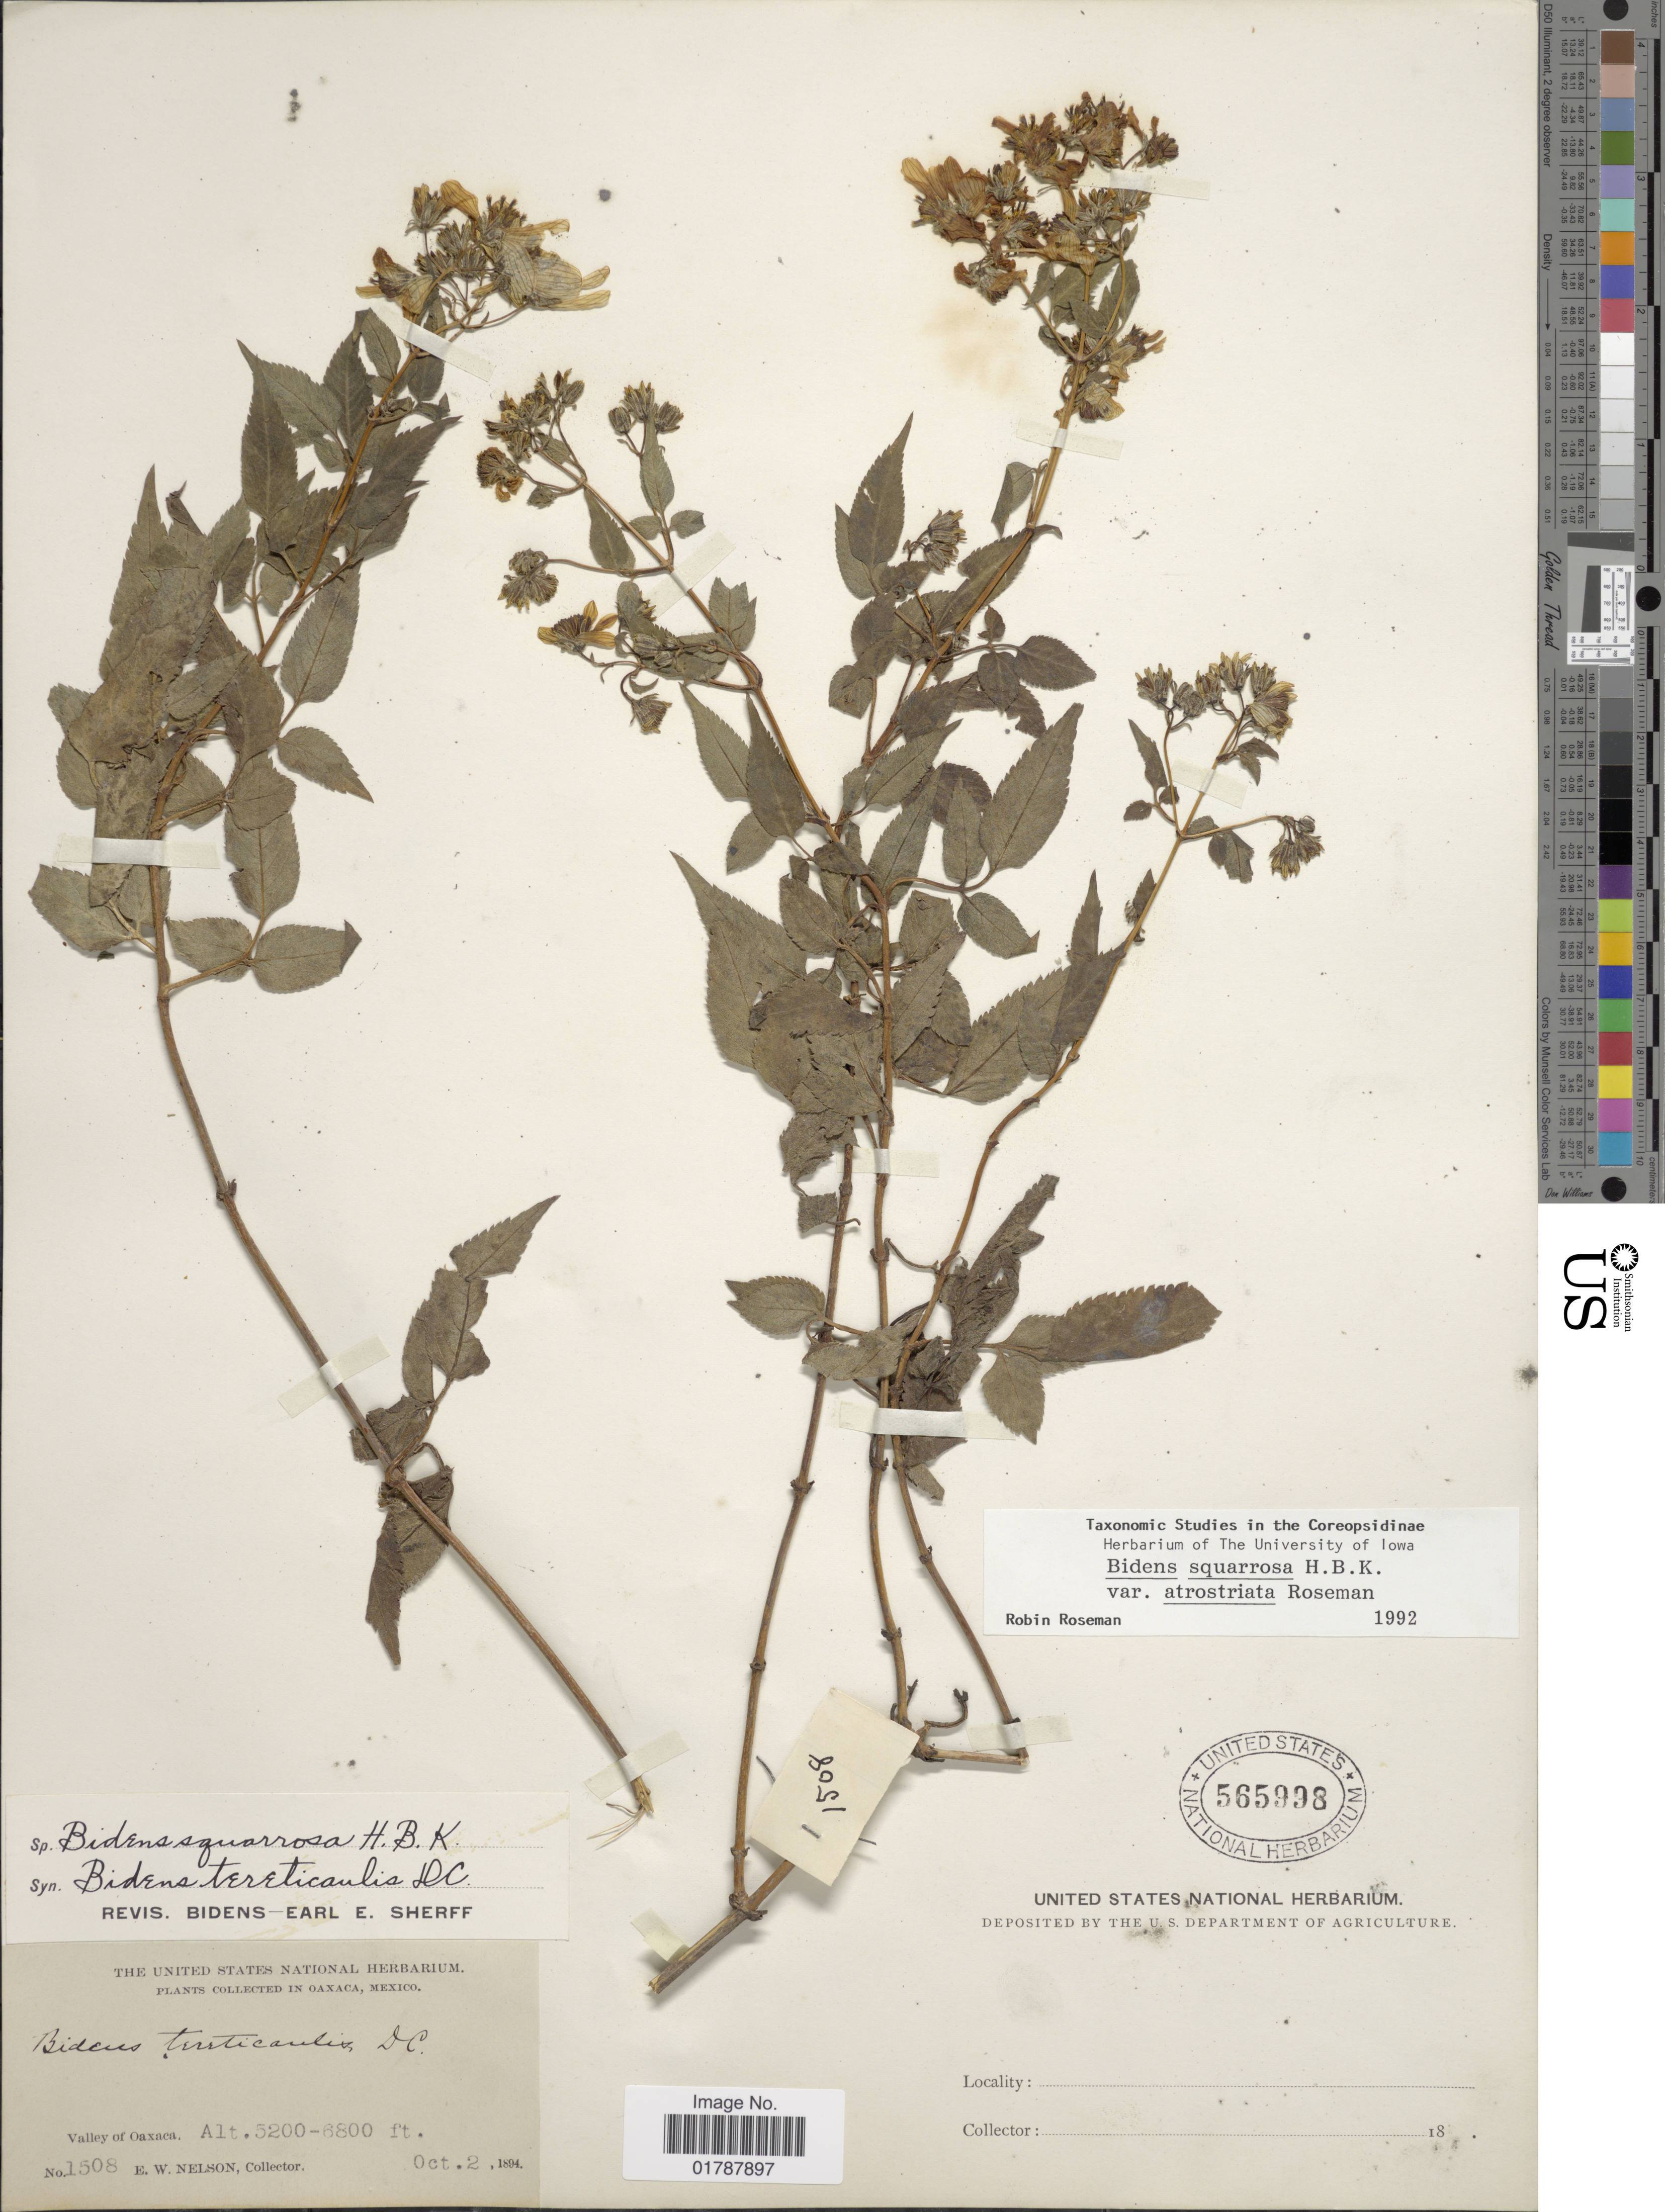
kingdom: Plantae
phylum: Tracheophyta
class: Magnoliopsida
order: Asterales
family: Asteraceae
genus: Bidens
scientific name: Bidens squarrosa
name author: Kunth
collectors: E. W. Nelson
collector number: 1508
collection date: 1894-10-02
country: Mexico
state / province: Oaxaca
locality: In Oaxaca, Mexico, Valley of Oaxaca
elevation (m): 1585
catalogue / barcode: US 565998